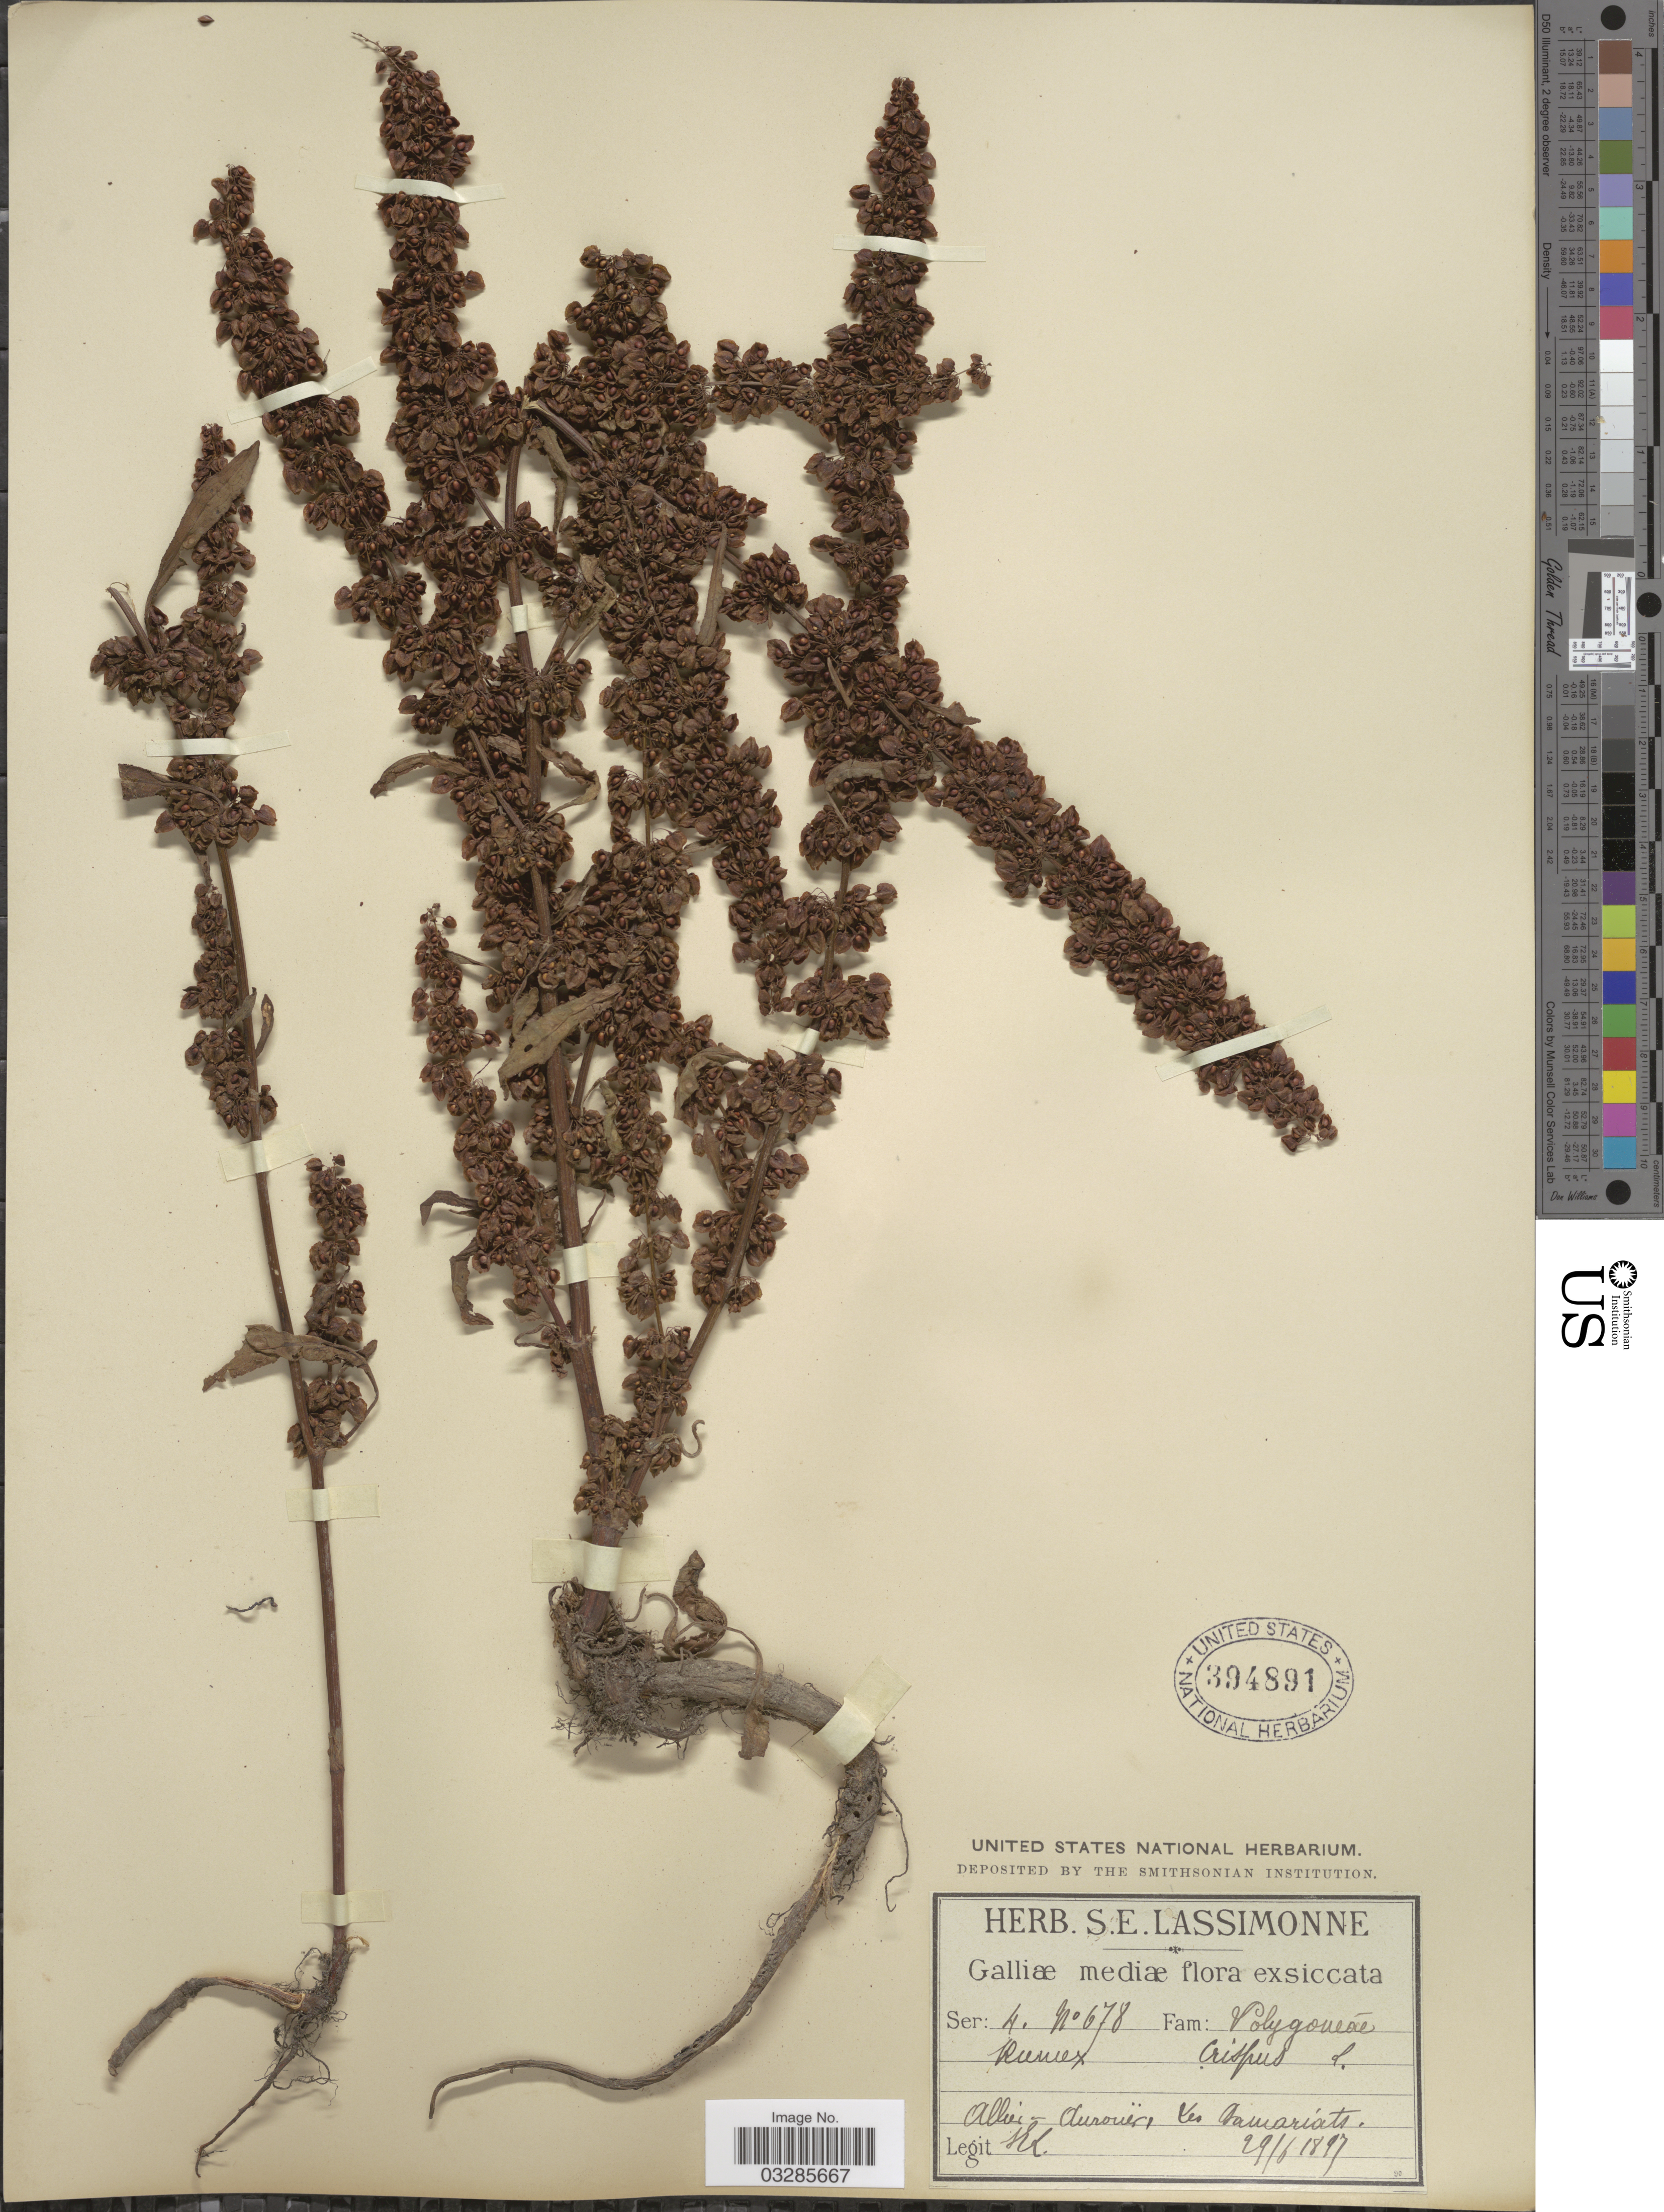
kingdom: Plantae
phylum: Tracheophyta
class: Magnoliopsida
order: Caryophyllales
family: Polygonaceae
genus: Rumex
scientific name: Rumex crispus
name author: L.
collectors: S. Lassimonne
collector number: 678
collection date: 1897-06-29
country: France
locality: Galliæ mediæ. Allier-Aurouër, les Samariats.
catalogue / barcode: US 394891